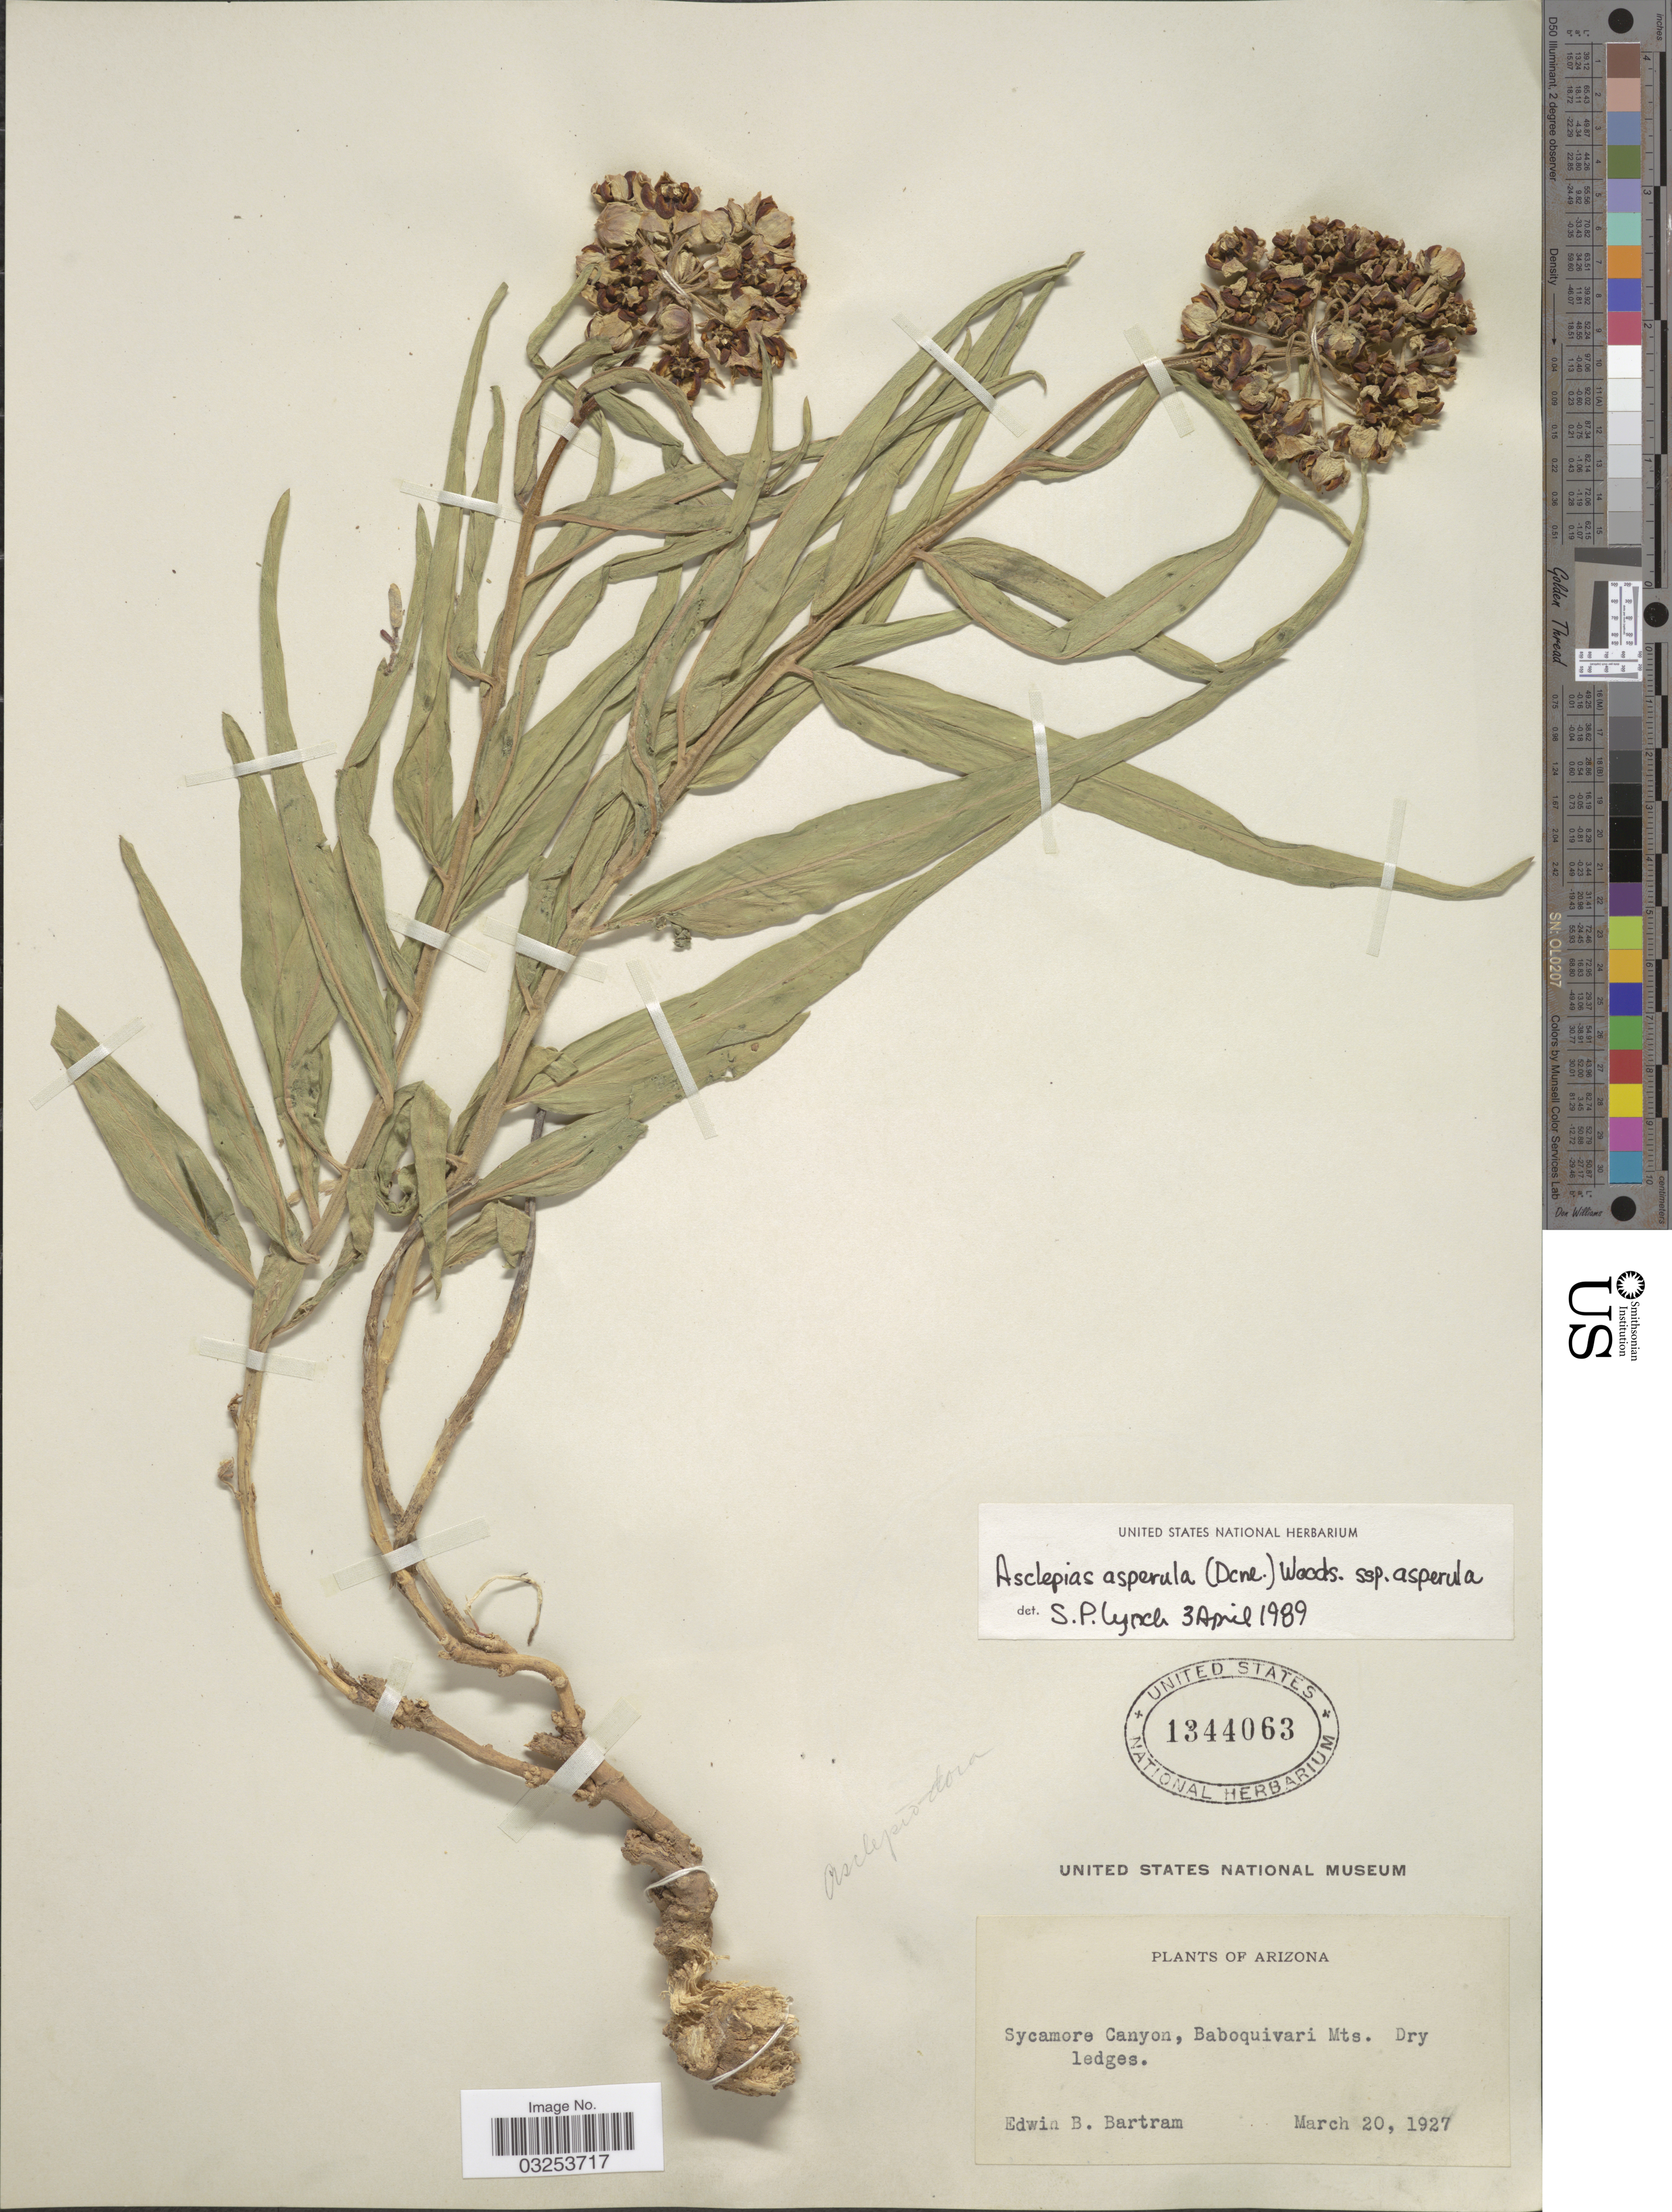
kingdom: Plantae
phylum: Tracheophyta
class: Magnoliopsida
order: Gentianales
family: Apocynaceae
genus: Asclepias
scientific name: Asclepias asperula subsp. asperula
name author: (Decne.) Woodson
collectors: E. B. Bartram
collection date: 1927-03-20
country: United States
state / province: Arizona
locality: Sycamore Canyon, Baboquivari Mts.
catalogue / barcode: US 1344063